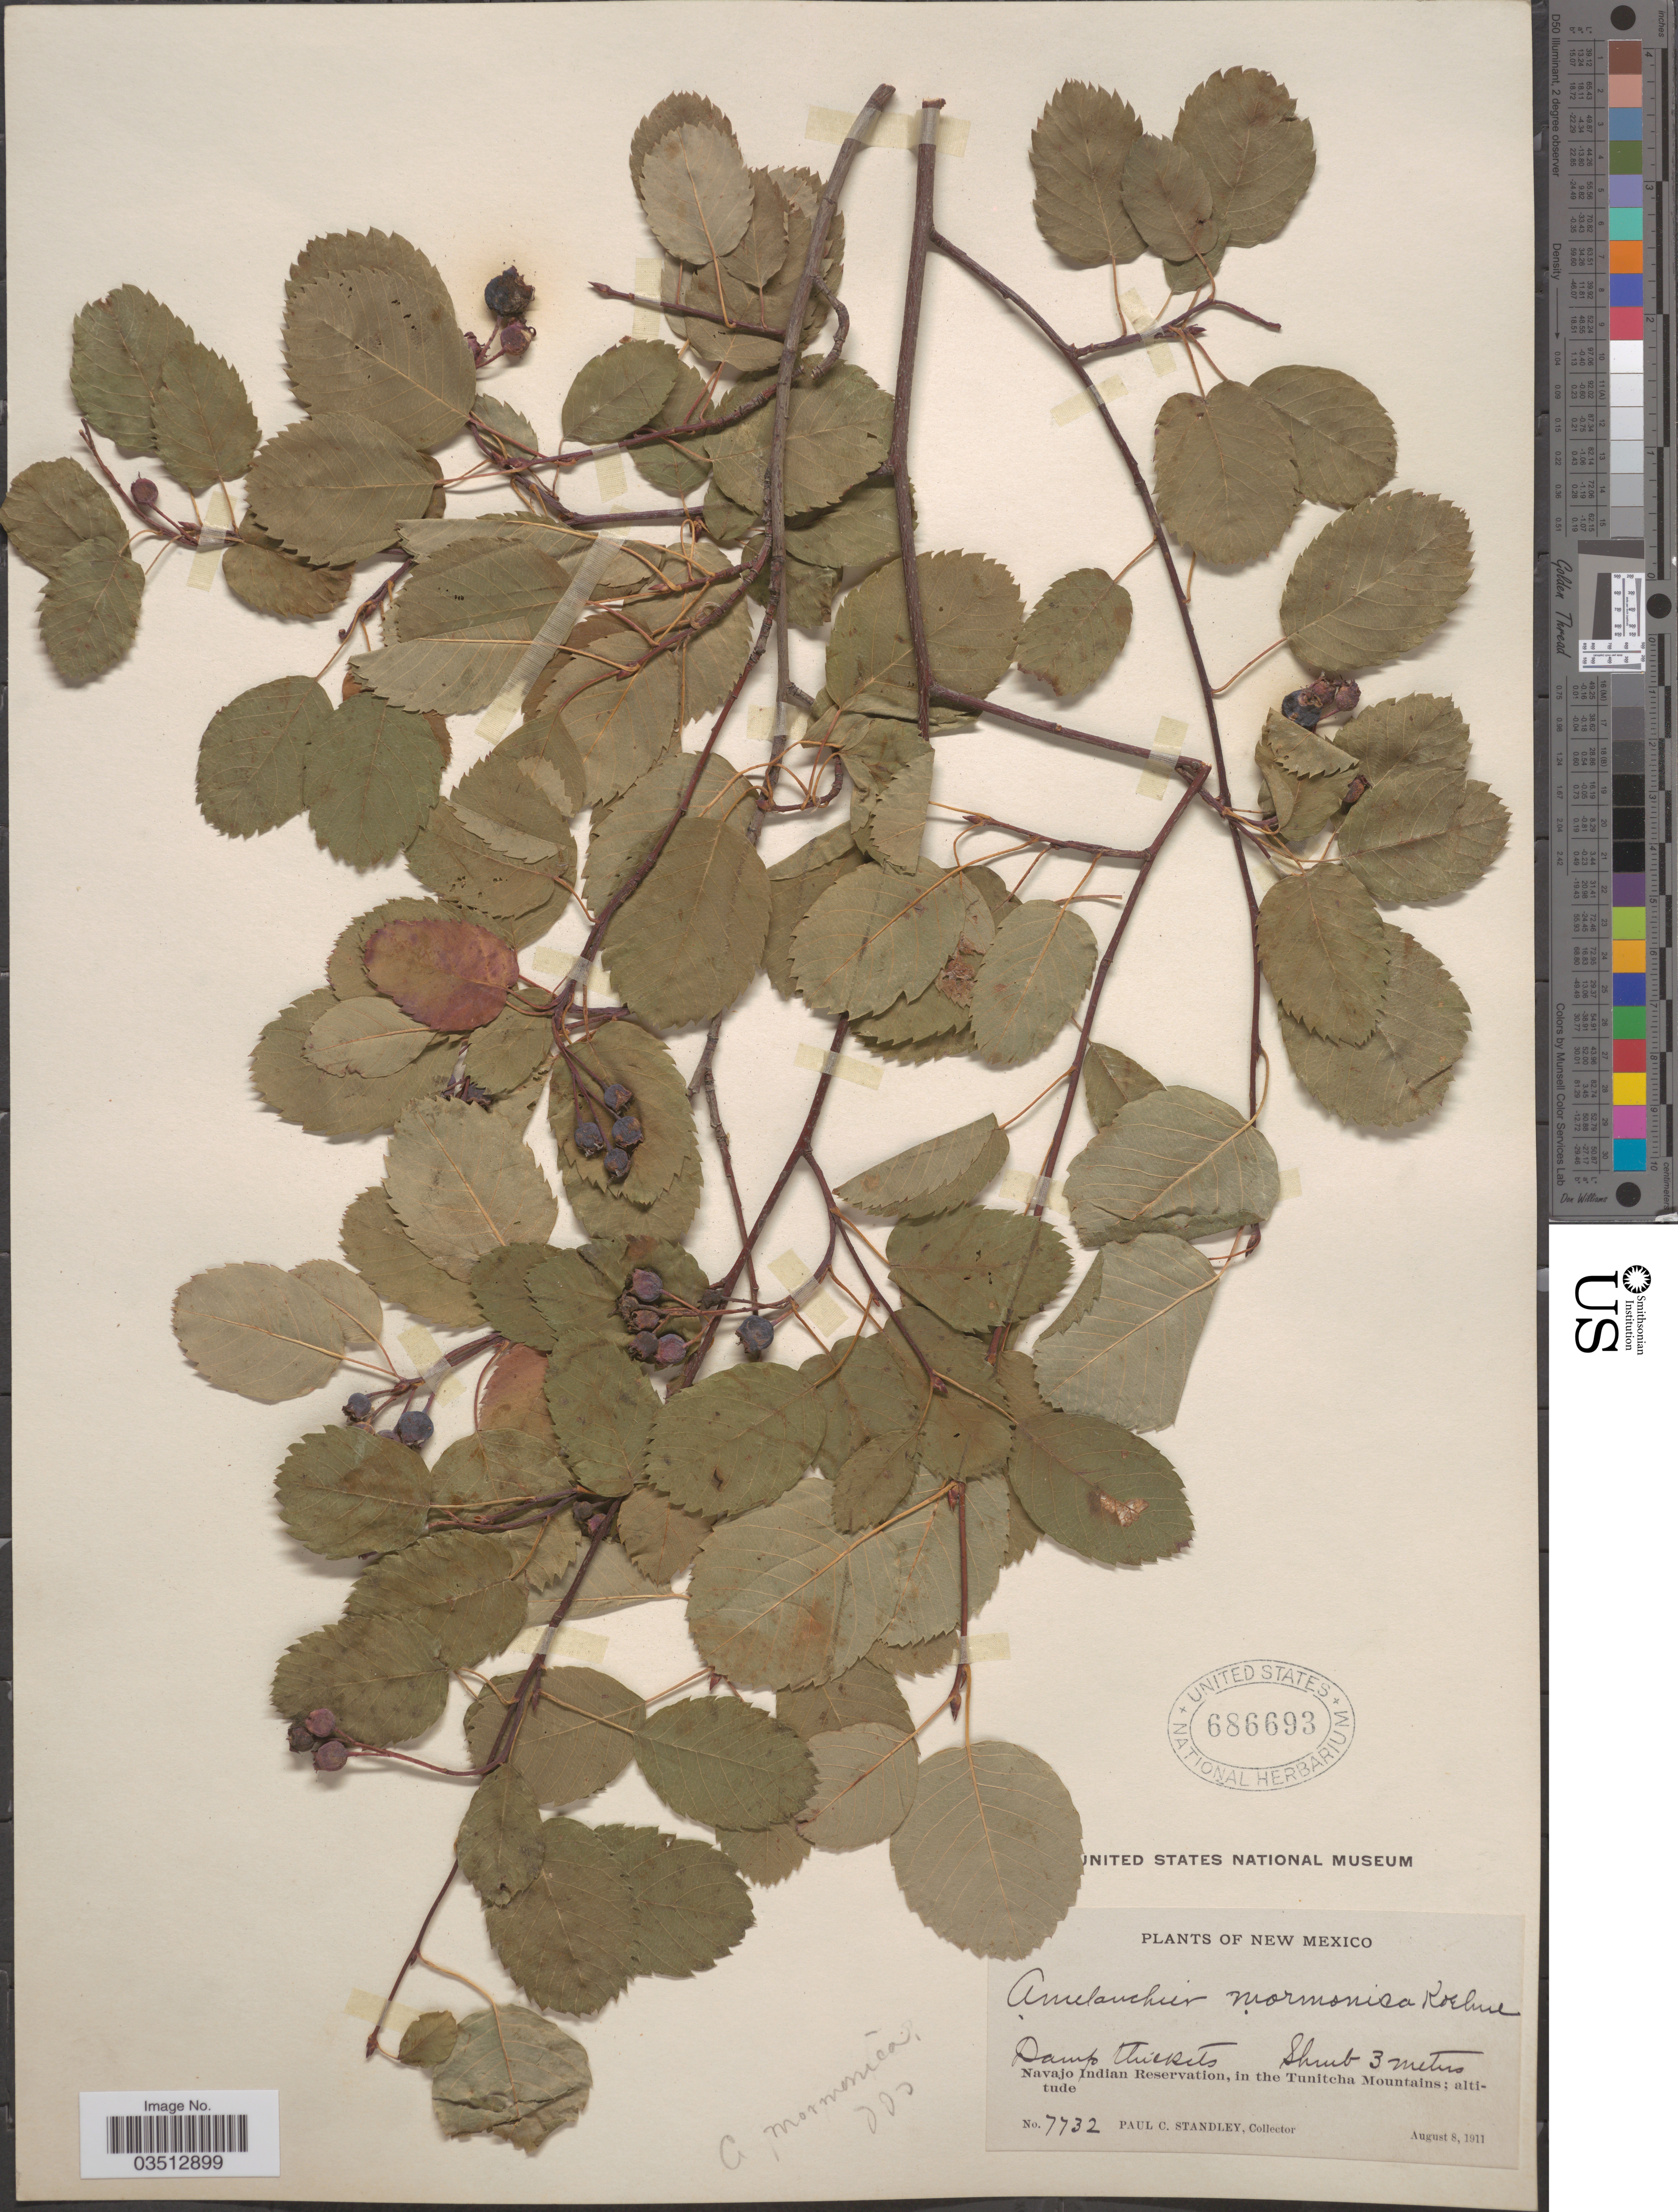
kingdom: Plantae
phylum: Tracheophyta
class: Magnoliopsida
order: Rosales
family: Rosaceae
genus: Amelanchier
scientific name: Amelanchier sp.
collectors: P. C. Standley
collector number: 7732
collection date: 1911-08-08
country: United States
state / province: New Mexico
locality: Navajo Indian Reservation, in the Tunitcha Mountains.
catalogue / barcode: US 686693